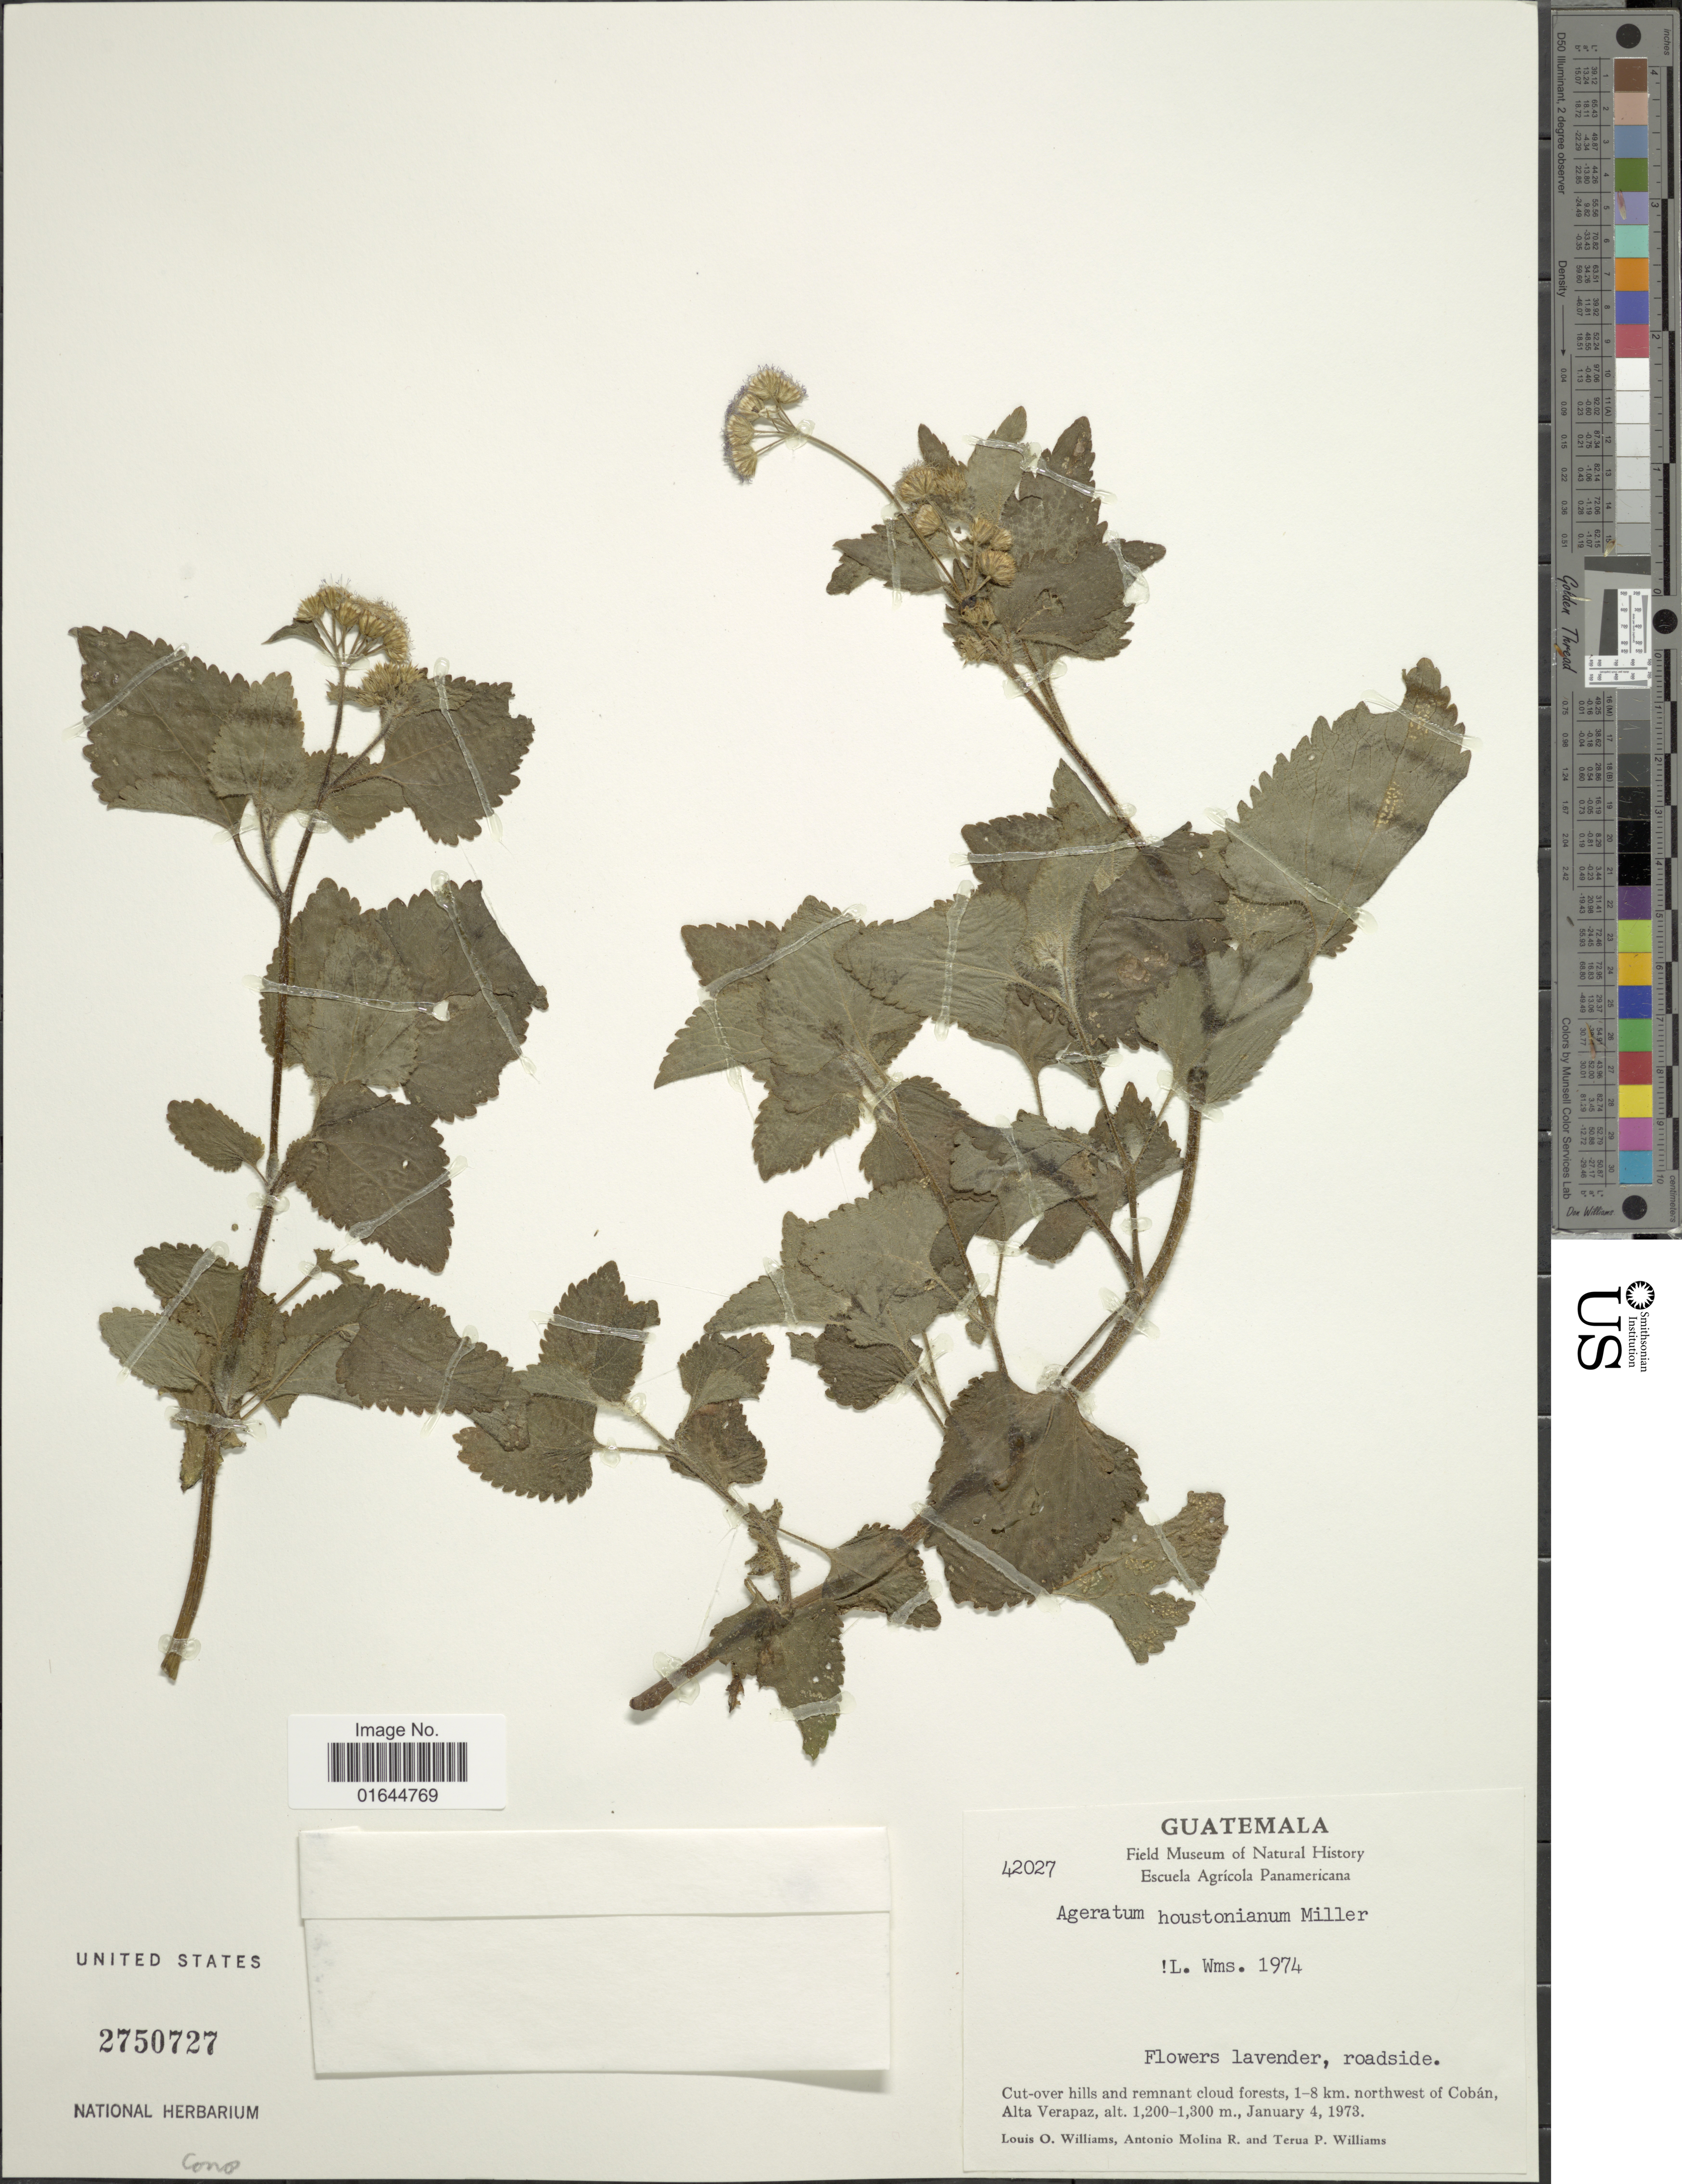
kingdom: Plantae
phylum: Tracheophyta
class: Magnoliopsida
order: Asterales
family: Asteraceae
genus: Ageratum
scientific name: Ageratum houstonianum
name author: Mill.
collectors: L. O. Williams, A. Molina R. & T. P. Williams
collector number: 42027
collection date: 1973-01-04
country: Guatemala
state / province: Alta Verapaz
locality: Guatemala, 1-8 km. northwest of Cobán, Alta Verapaz.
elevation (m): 1200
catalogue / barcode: US 2750727